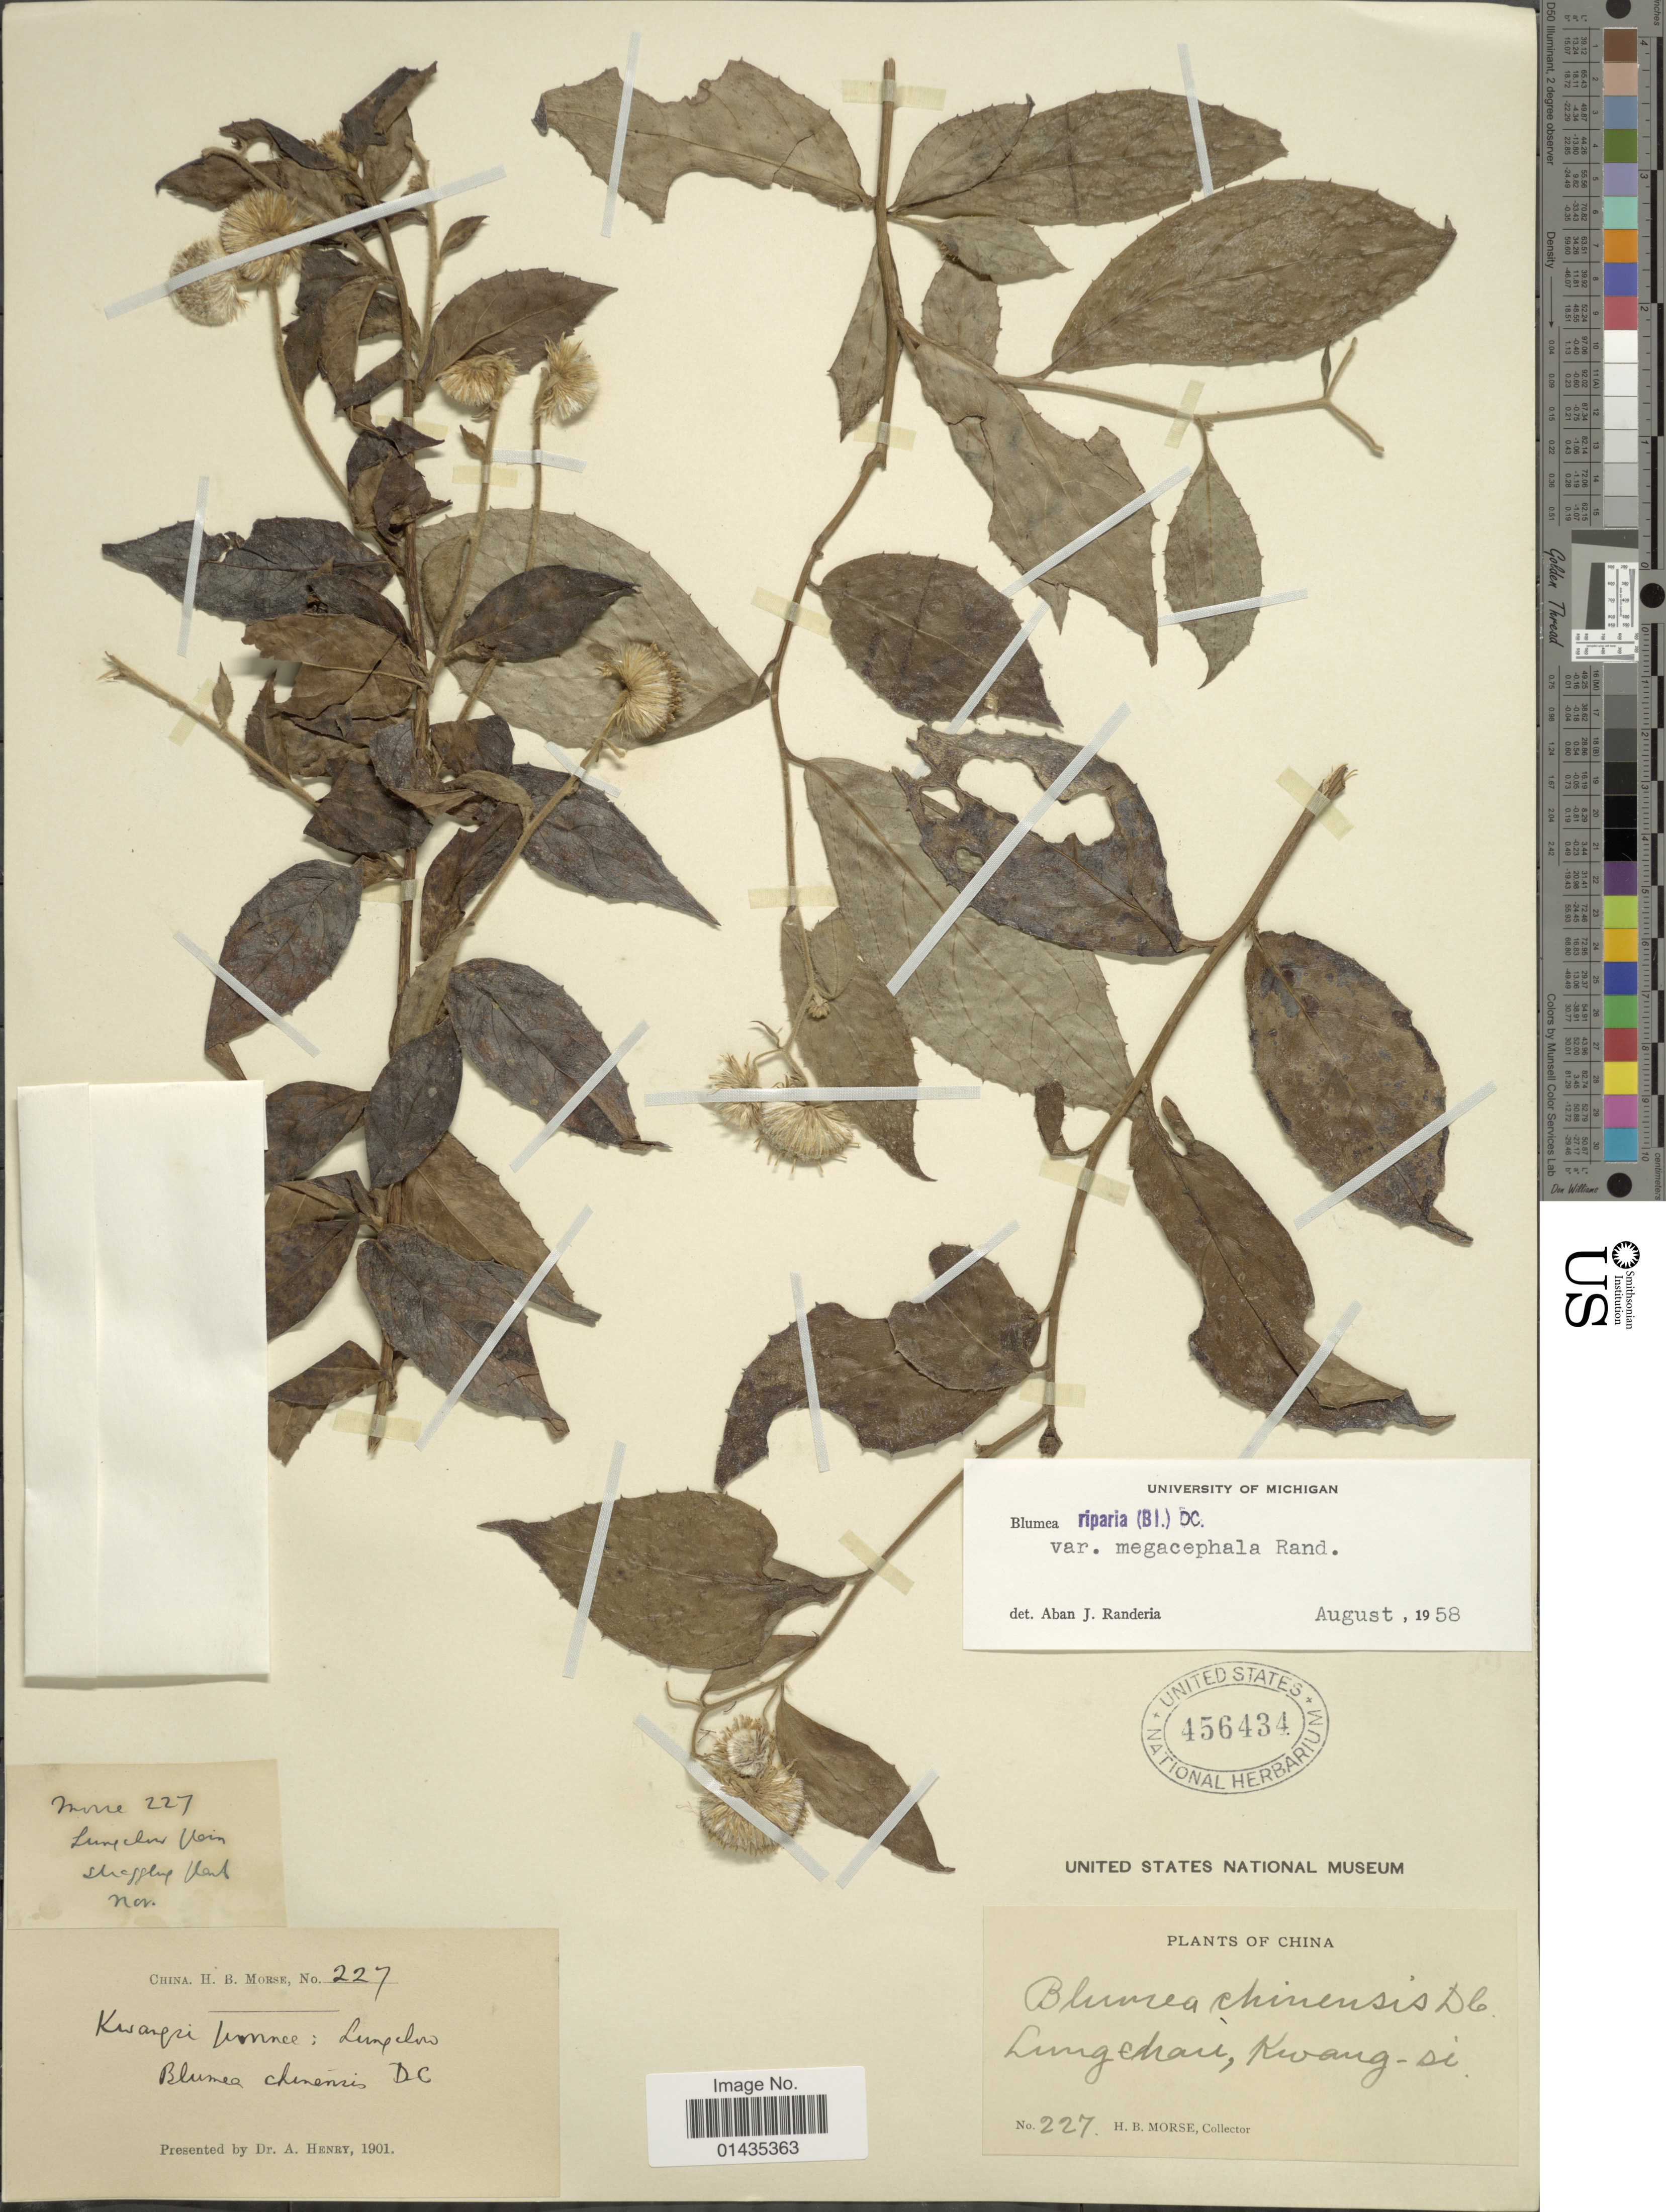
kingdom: Plantae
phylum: Tracheophyta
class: Magnoliopsida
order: Asterales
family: Asteraceae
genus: Blumea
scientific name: Blumea riparia var. megacephala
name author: Randeria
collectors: H. Morse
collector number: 227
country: China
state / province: Guangxi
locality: Lungchau [interpreted], Kwang-si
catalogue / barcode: US 456434